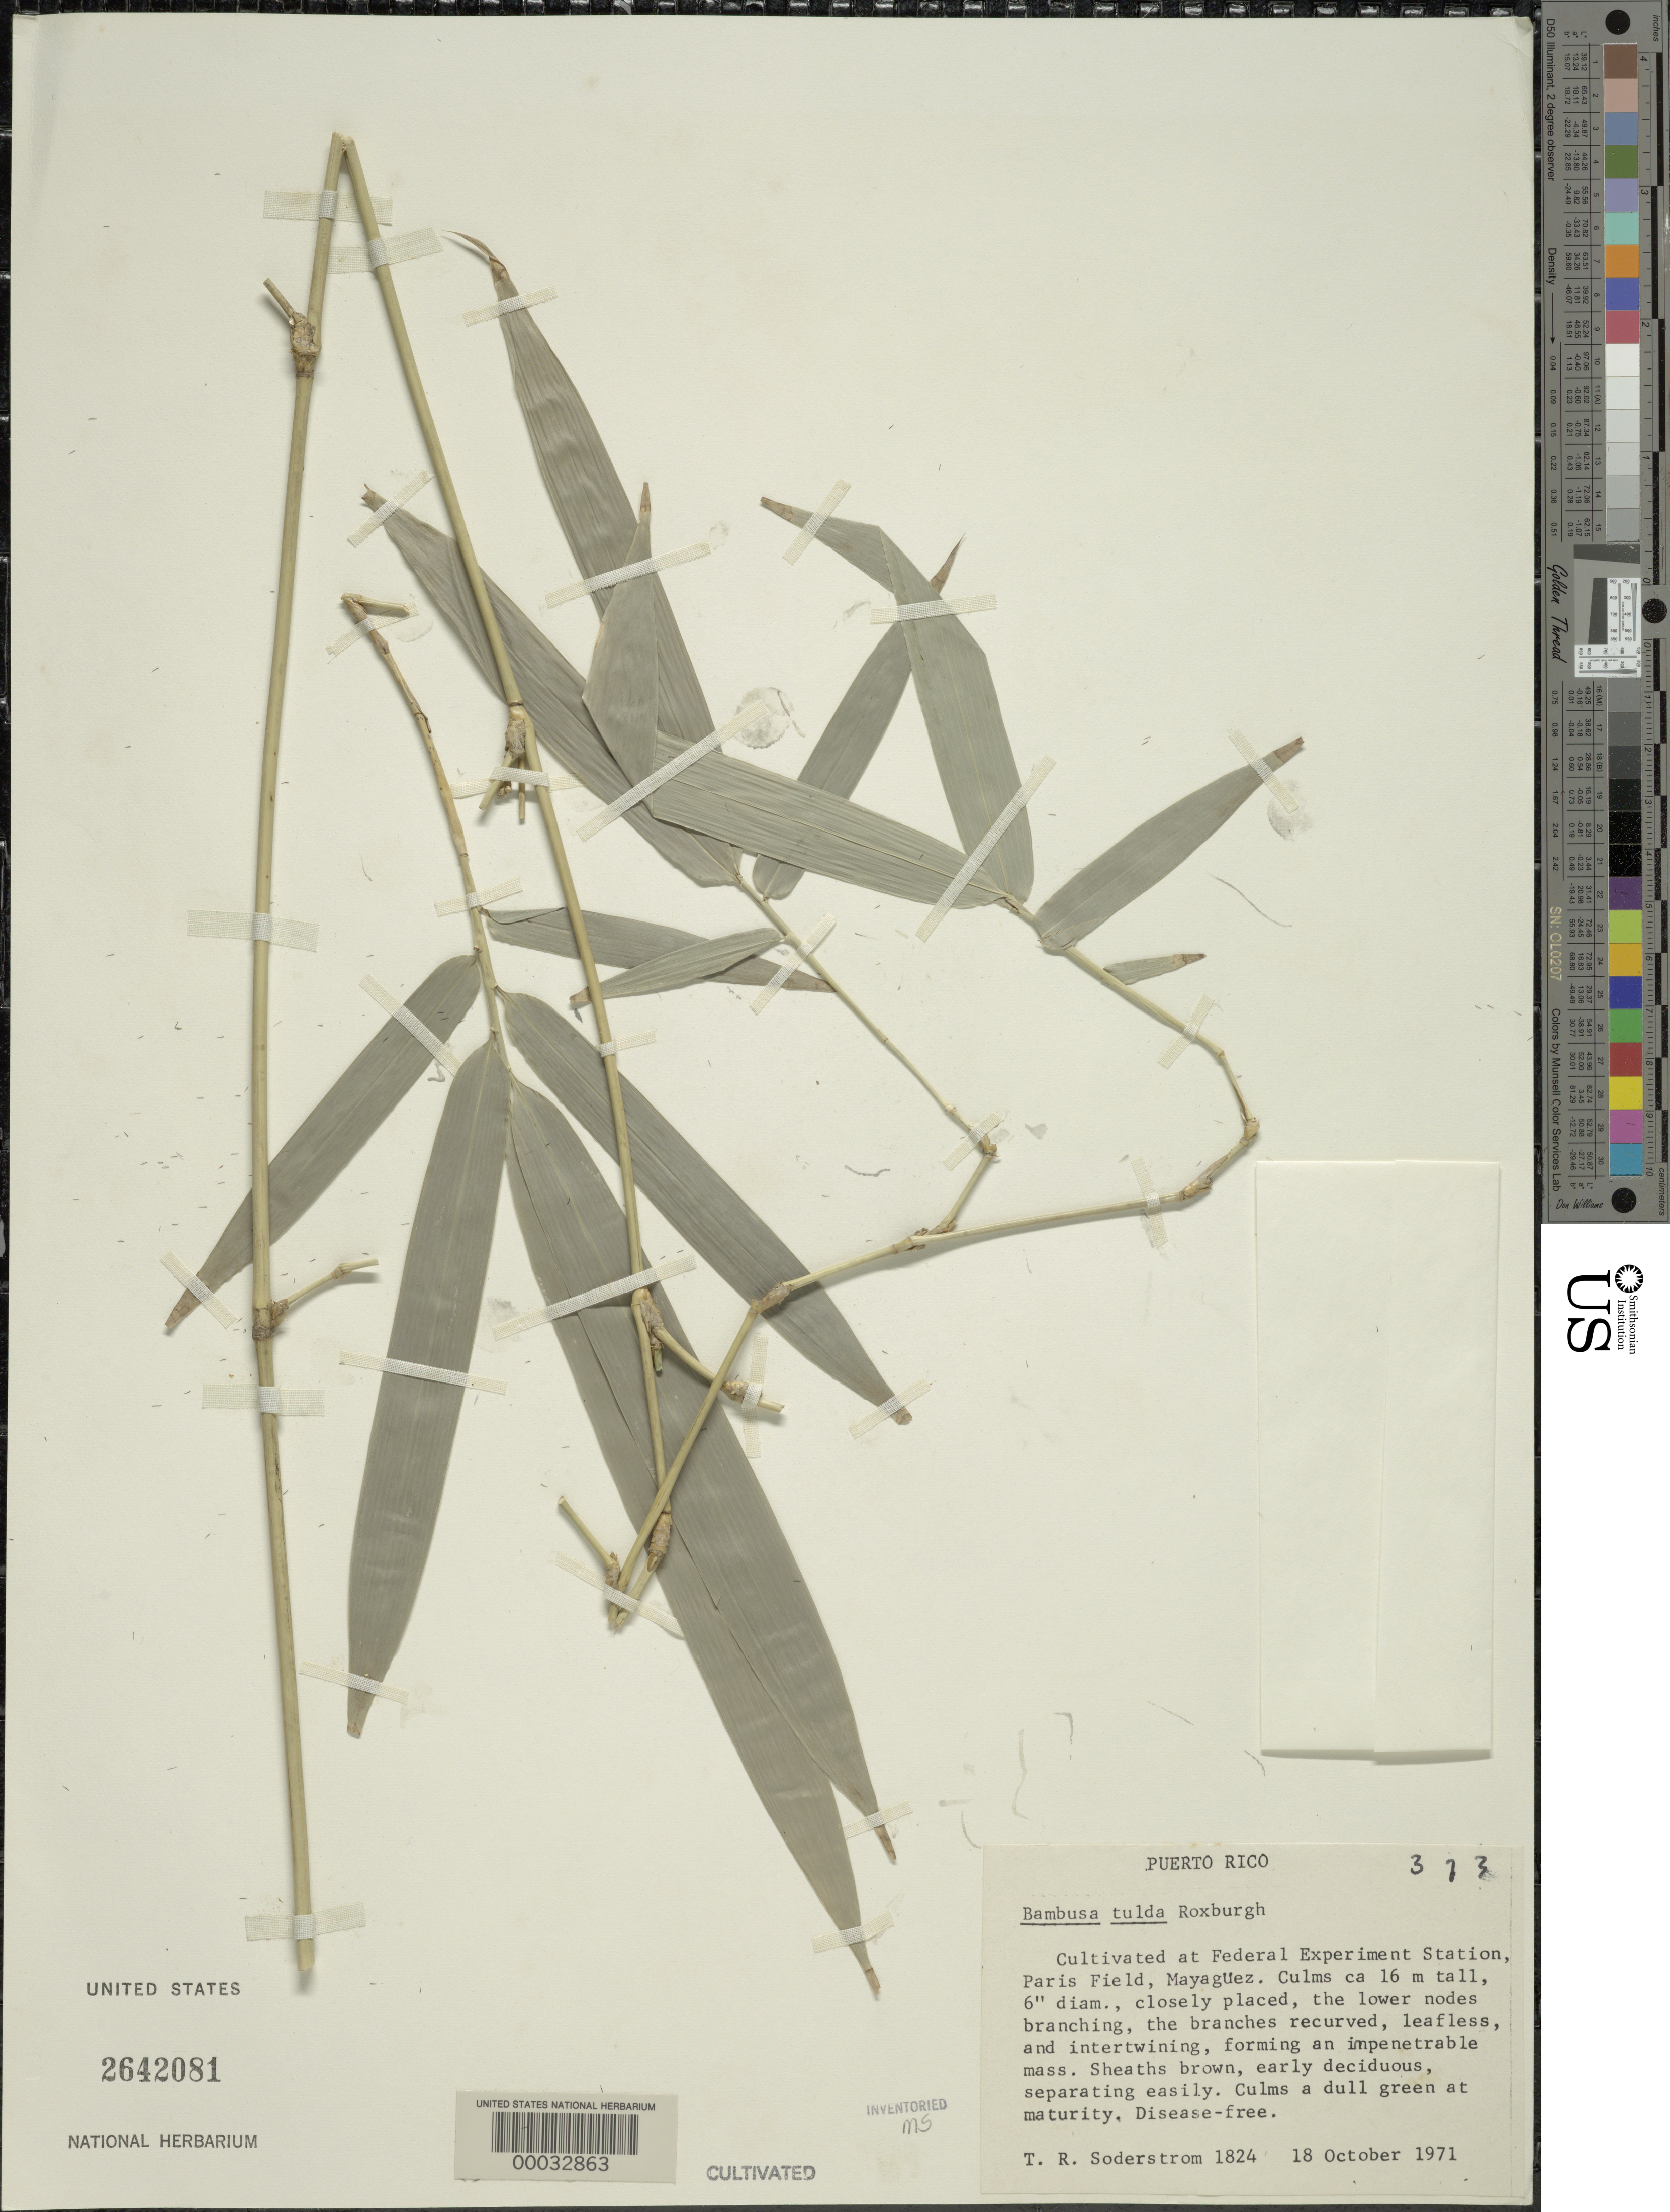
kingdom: Plantae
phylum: Tracheophyta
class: Liliopsida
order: Poales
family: Poaceae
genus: Bambusa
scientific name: Bambusa tulda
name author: Roxb.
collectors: T. R. Soderstrom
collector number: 1824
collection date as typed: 18 Oct 1971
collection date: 1971-10-18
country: Puerto Rico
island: Greater Antilles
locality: Federal experimental station, parish field-mayaguez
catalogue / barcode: US 2642081